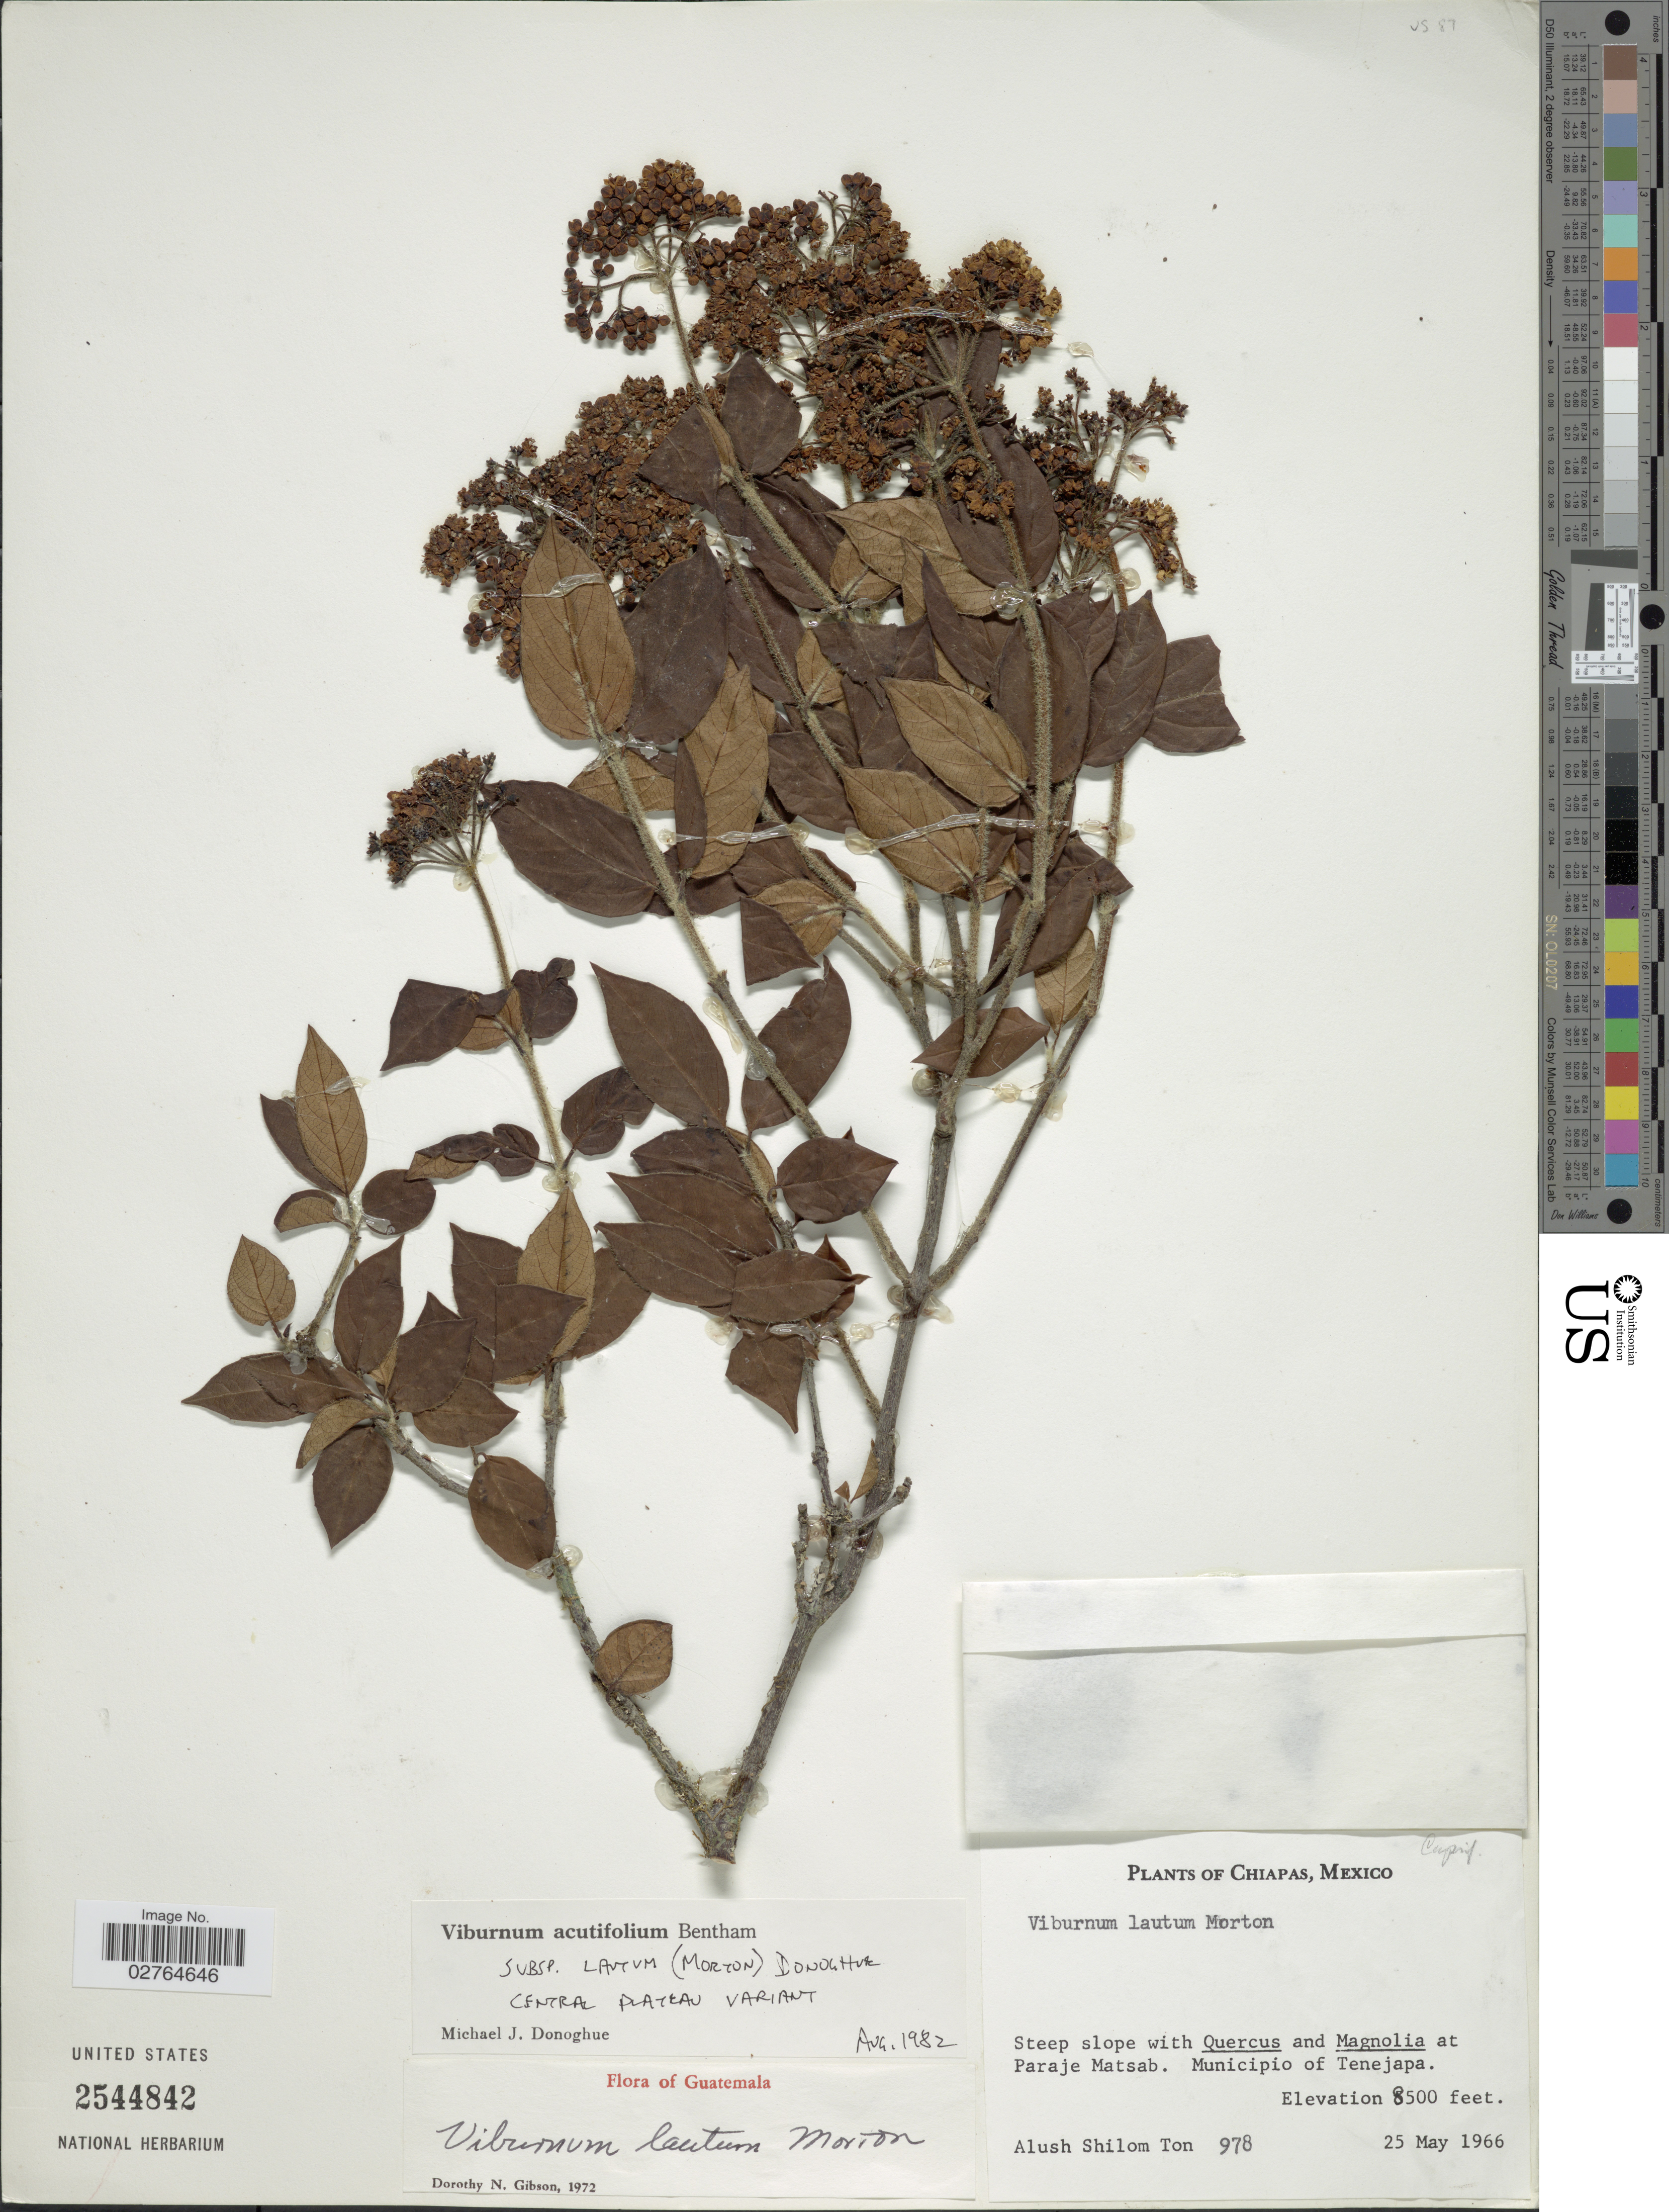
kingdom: Plantae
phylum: Tracheophyta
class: Magnoliopsida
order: Dipsacales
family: Viburnaceae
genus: Viburnum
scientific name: Viburnum acutifolium subsp. lautum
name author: (C.V. Morton) Villarreal & A.E. Estrada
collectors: A. S. Ton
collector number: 978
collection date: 1966-05-25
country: Mexico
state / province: Chiapas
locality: Steep slope with Quercus and Magnolia at Paraje Matsab. Municipio of Tenejapa.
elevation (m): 2591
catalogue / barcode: US 2544842